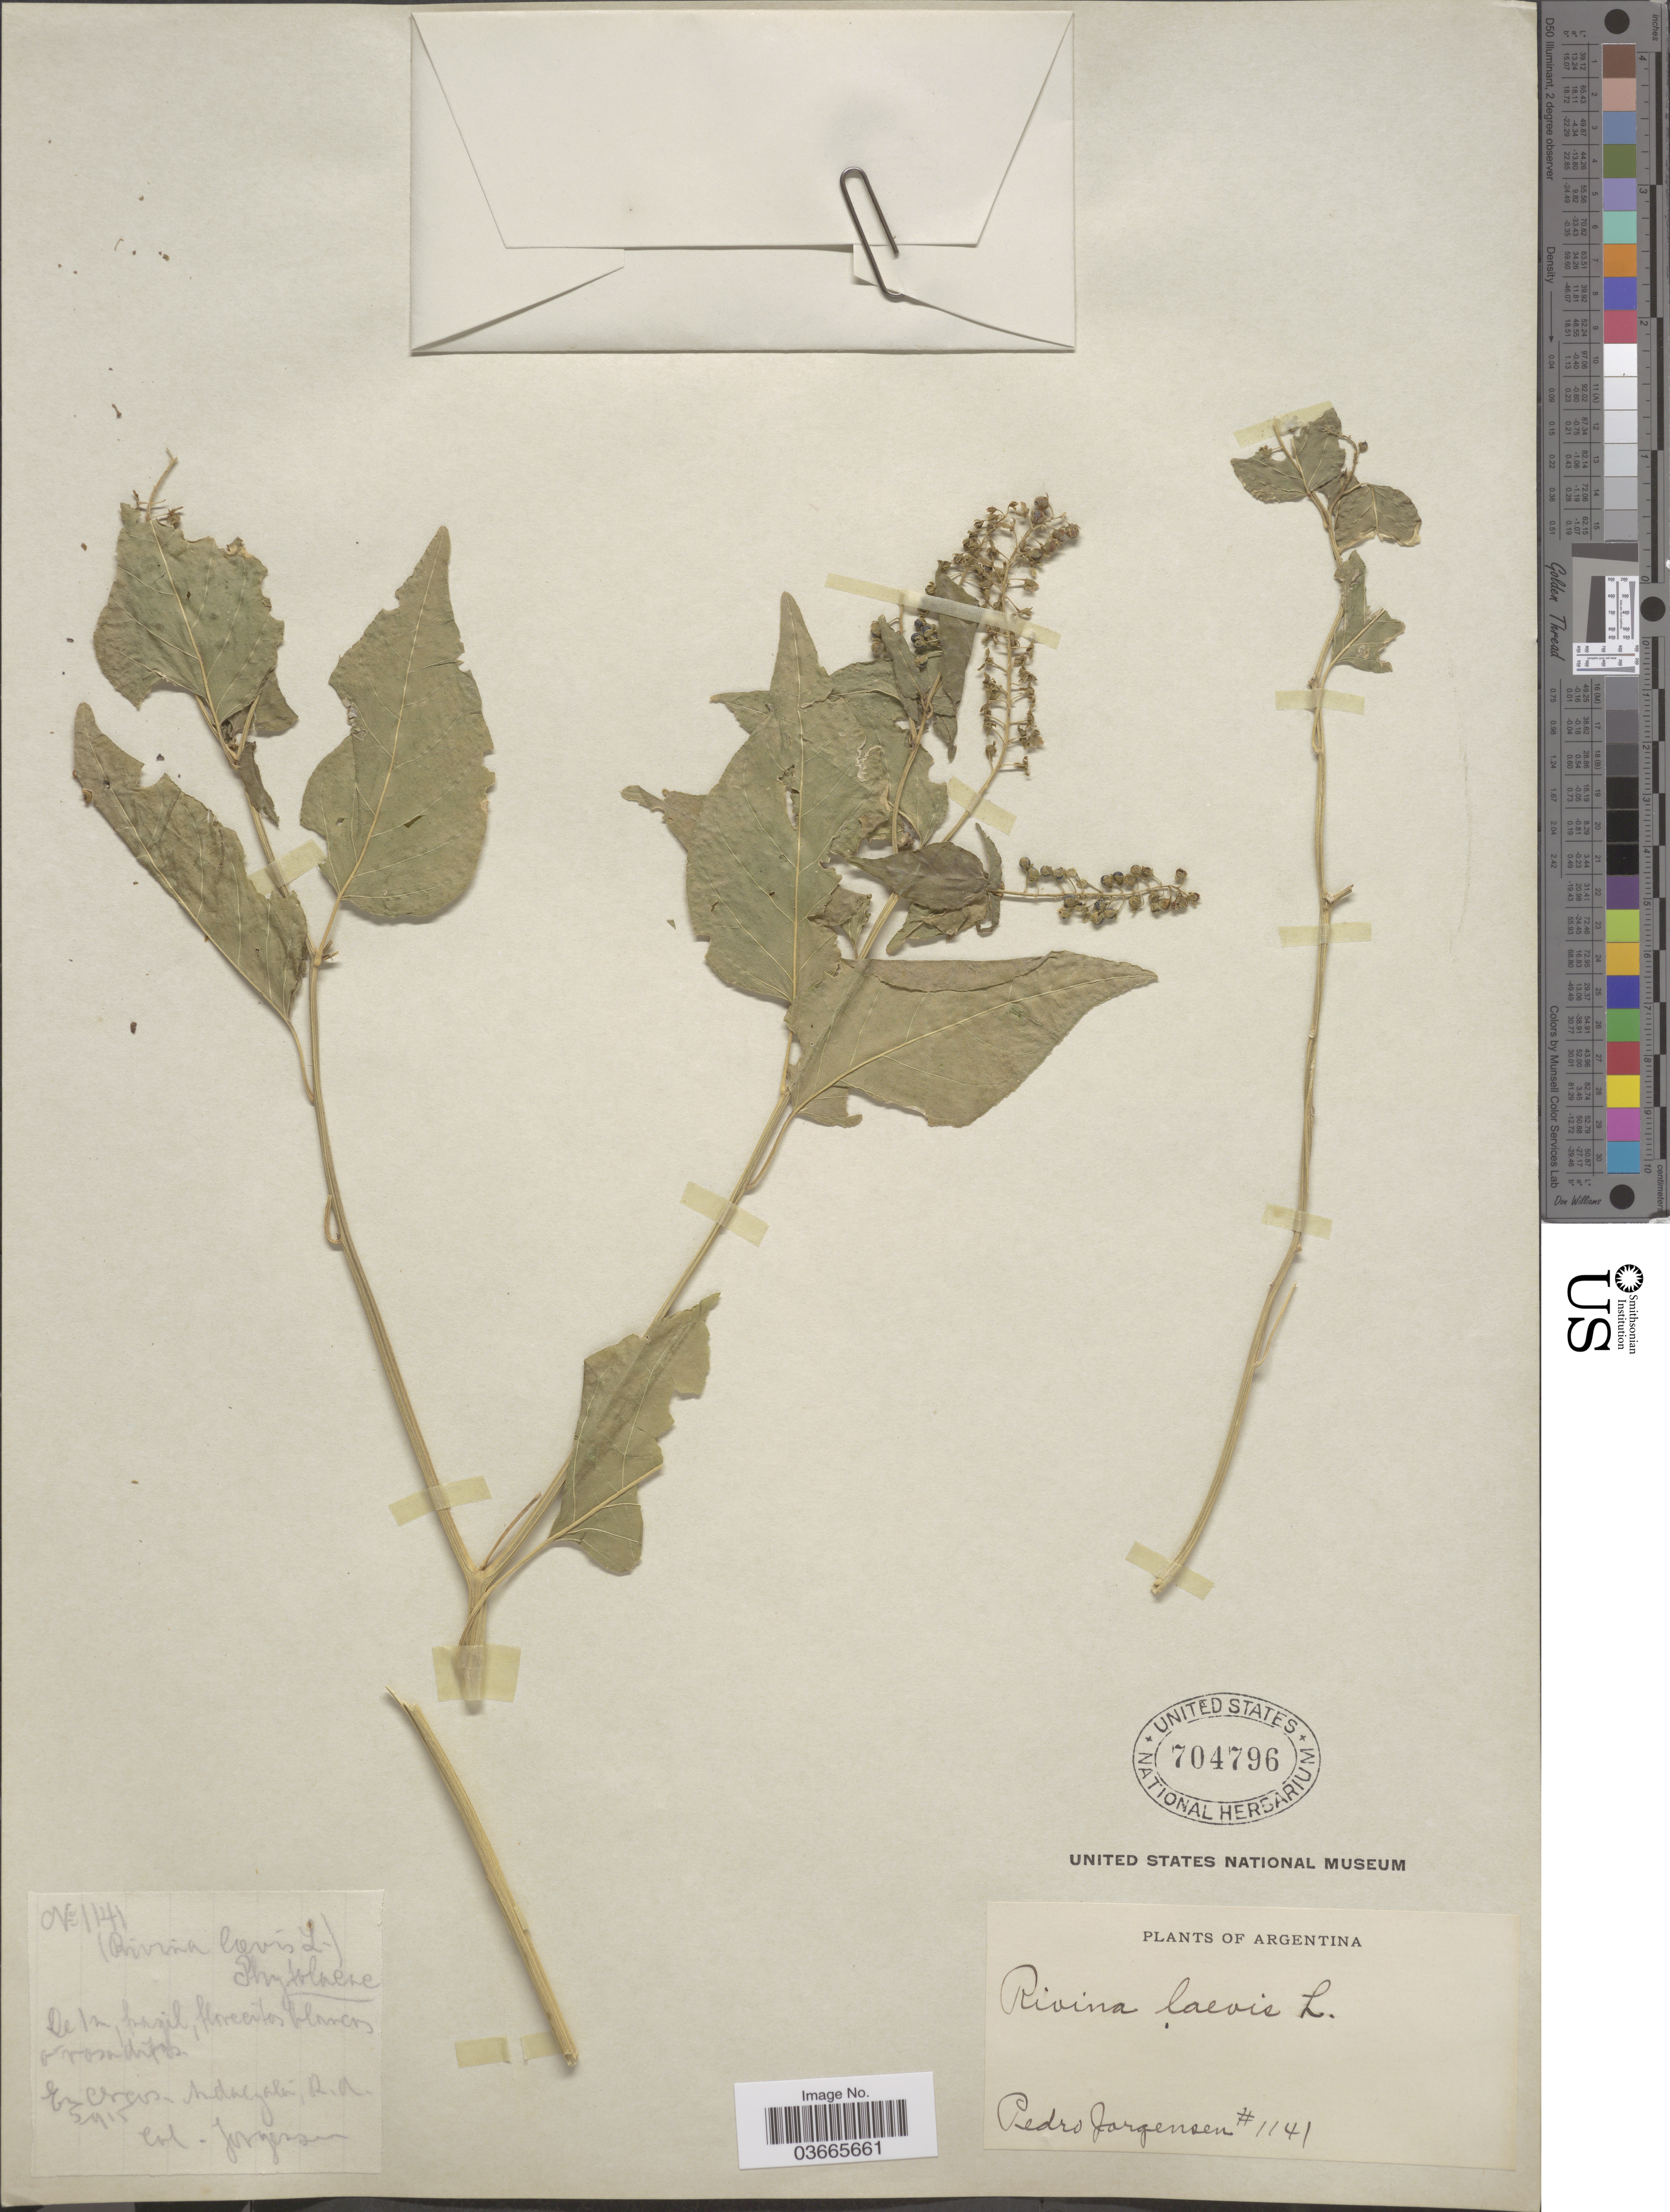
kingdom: Plantae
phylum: Tracheophyta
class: Magnoliopsida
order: Caryophyllales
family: Phytolaccaceae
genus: Rivina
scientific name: Rivina humilis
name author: L.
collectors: P. Jörgensen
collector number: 1141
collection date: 1915-05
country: Argentina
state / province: Catamarca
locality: En cercos, Andalgala, R.A.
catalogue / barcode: US 704796